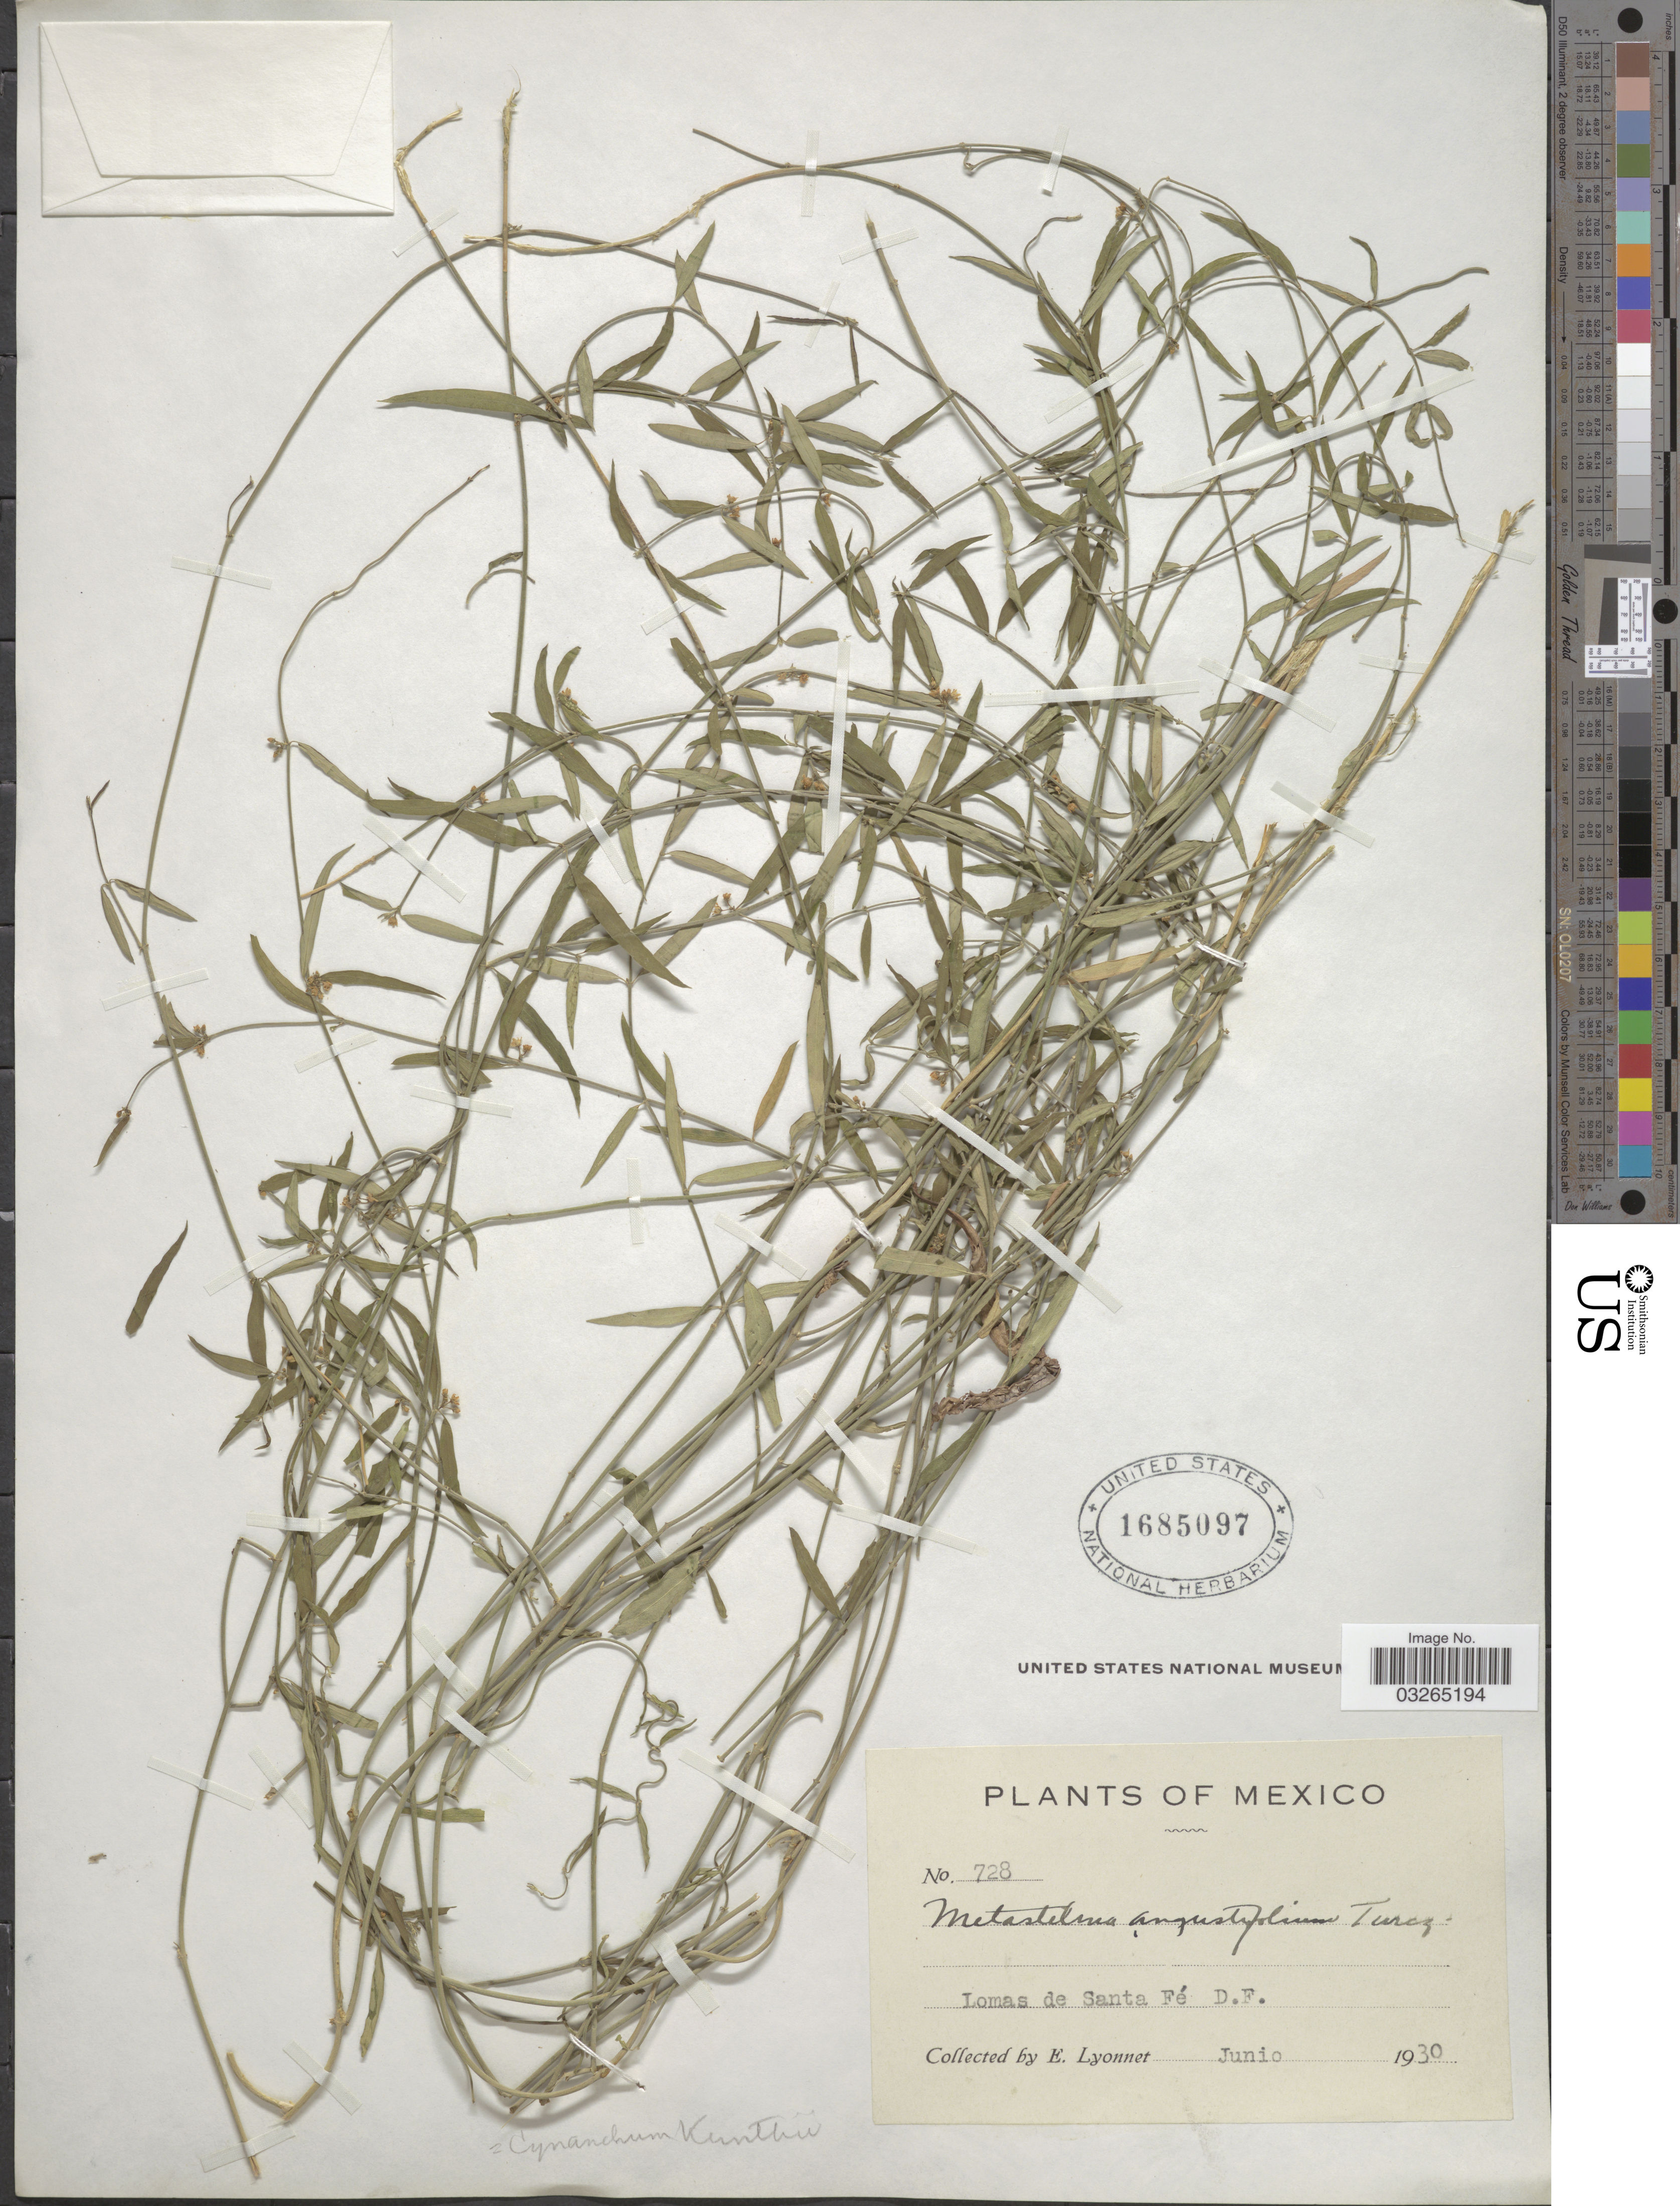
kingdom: Plantae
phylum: Tracheophyta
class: Magnoliopsida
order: Gentianales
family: Apocynaceae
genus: Orthosia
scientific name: Orthosia angustifolia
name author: (Turcz.) Liede & Meve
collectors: E. Lyonnet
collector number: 728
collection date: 1930-06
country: Mexico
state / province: Distrito Federal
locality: Lomas de Santa Fé, D.F.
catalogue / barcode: US 1685097